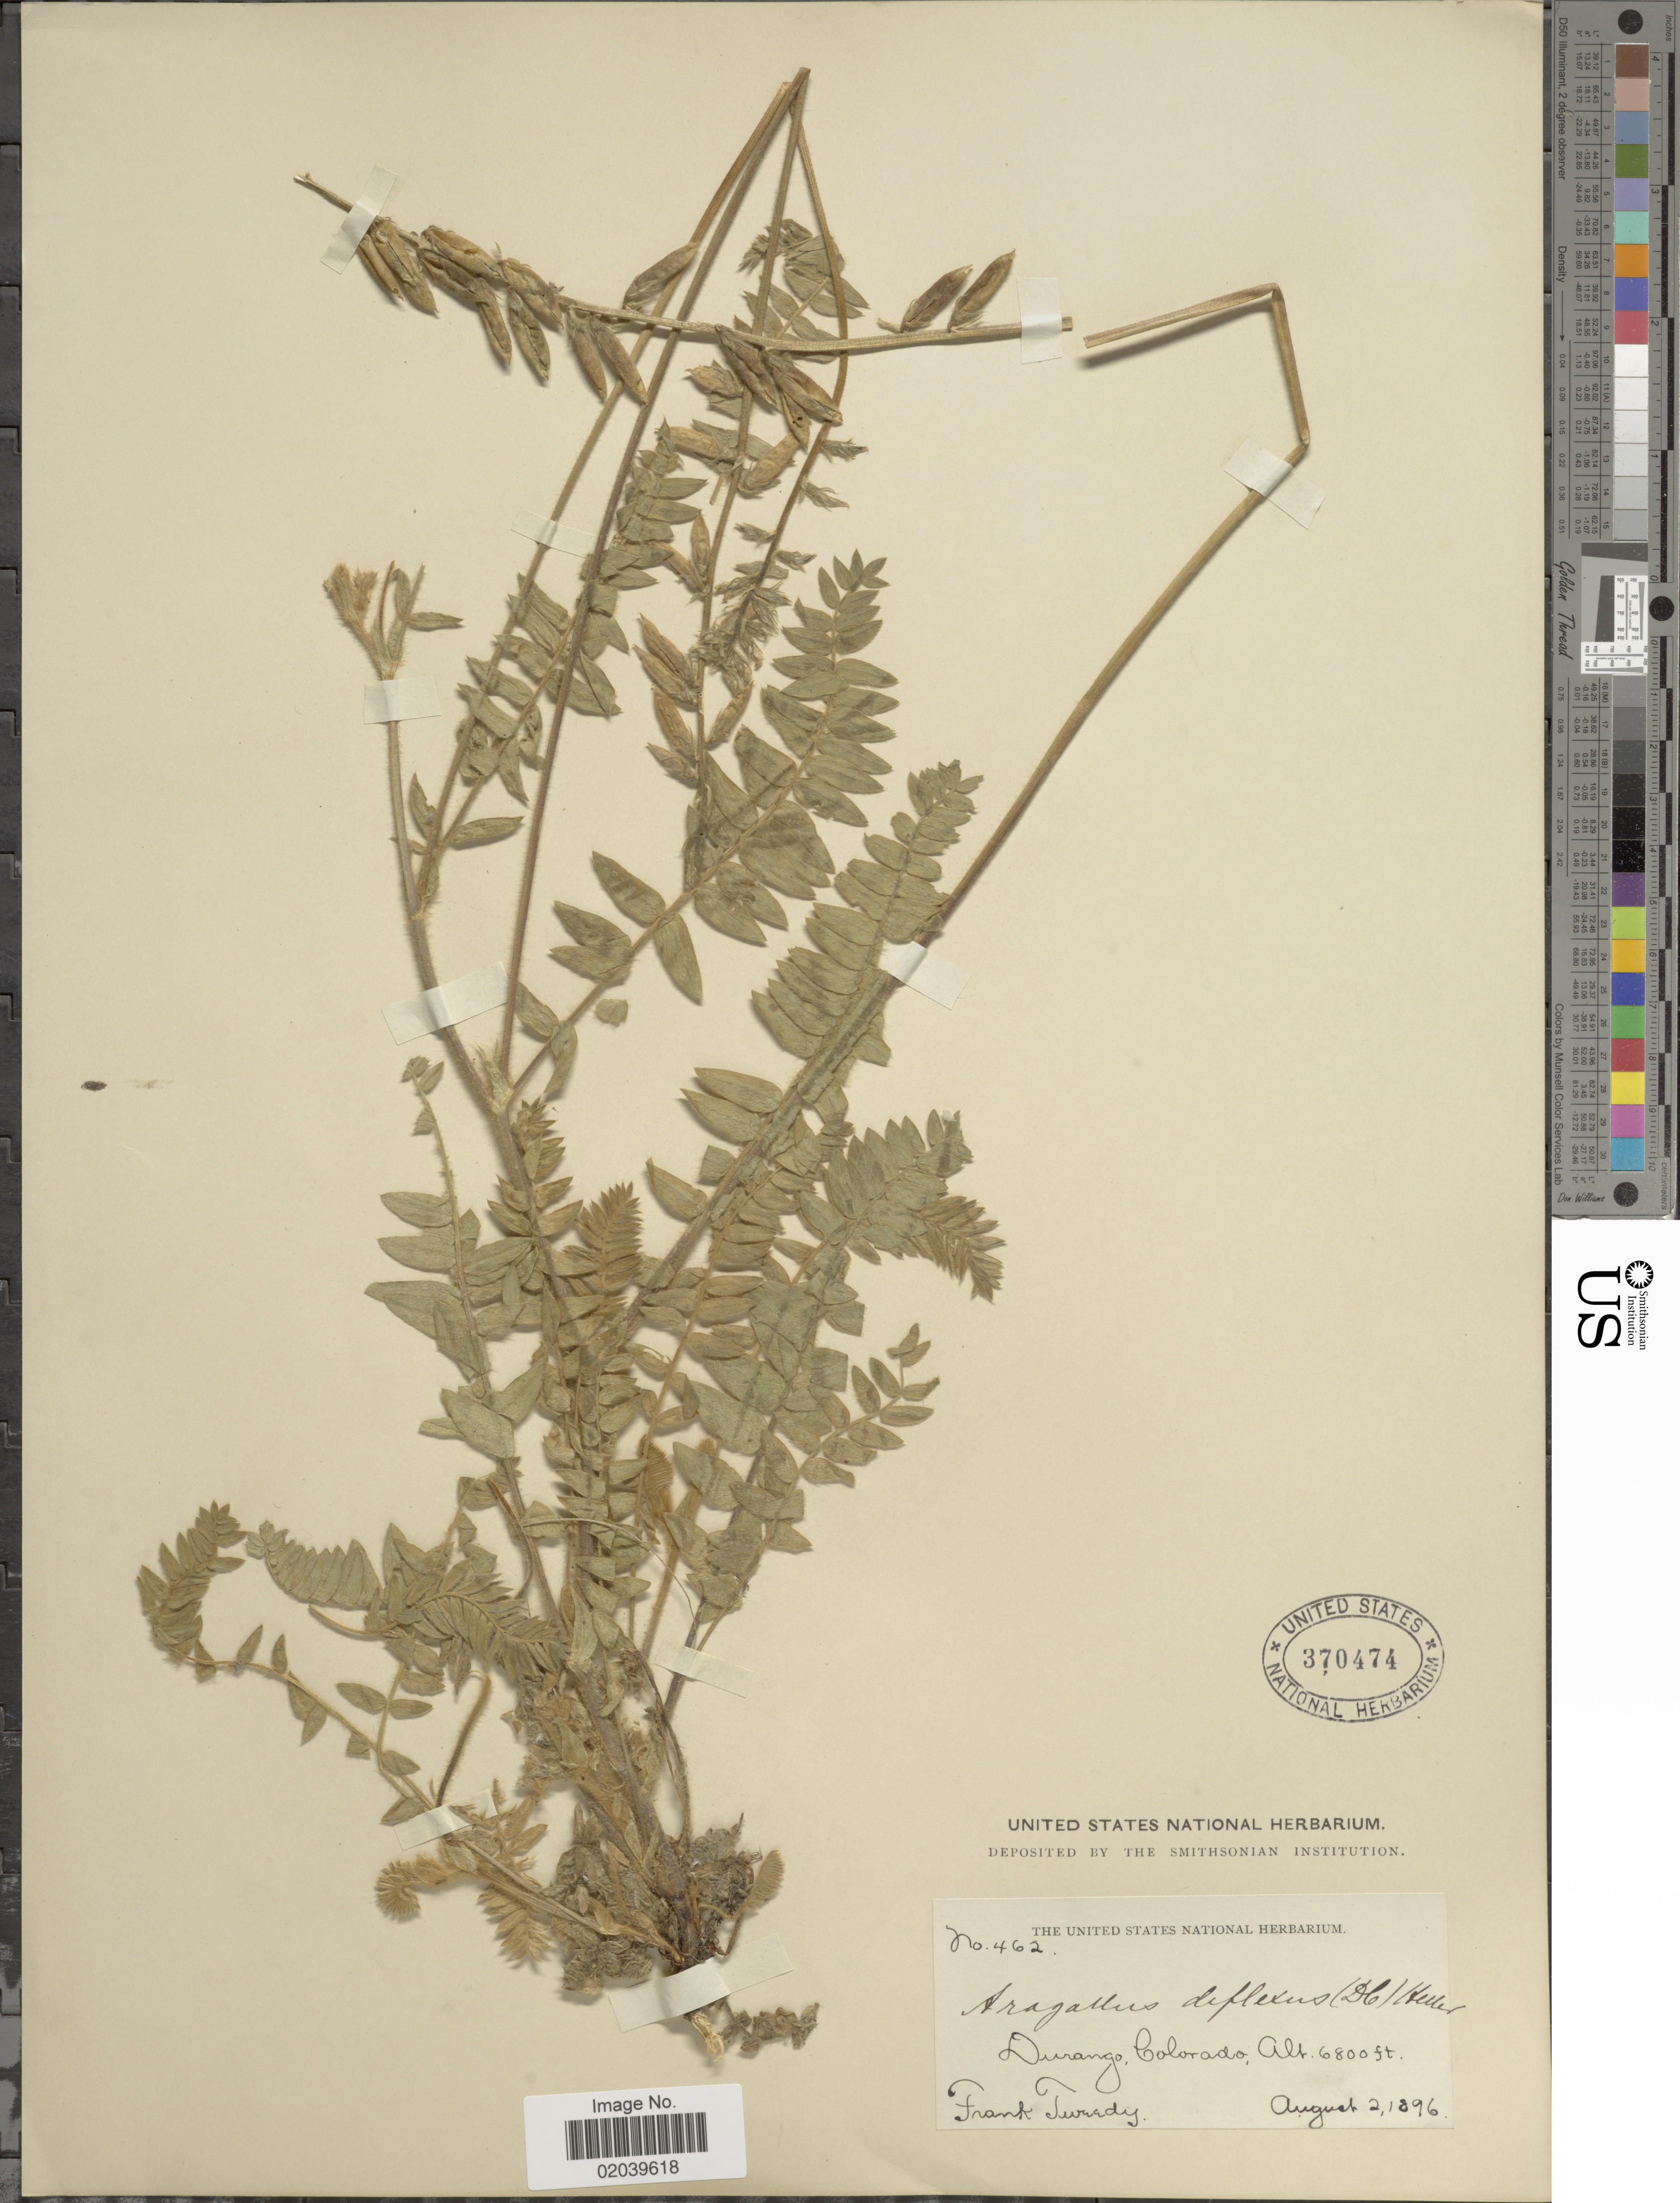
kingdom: Plantae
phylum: Tracheophyta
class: Magnoliopsida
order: Fabales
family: Fabaceae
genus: Oxytropis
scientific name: Oxytropis deflexa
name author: (Pall.) DC.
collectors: F. Tweedy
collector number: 462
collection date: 1896-08-02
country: United States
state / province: Colorado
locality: Durango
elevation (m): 2073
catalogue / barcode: US 370474